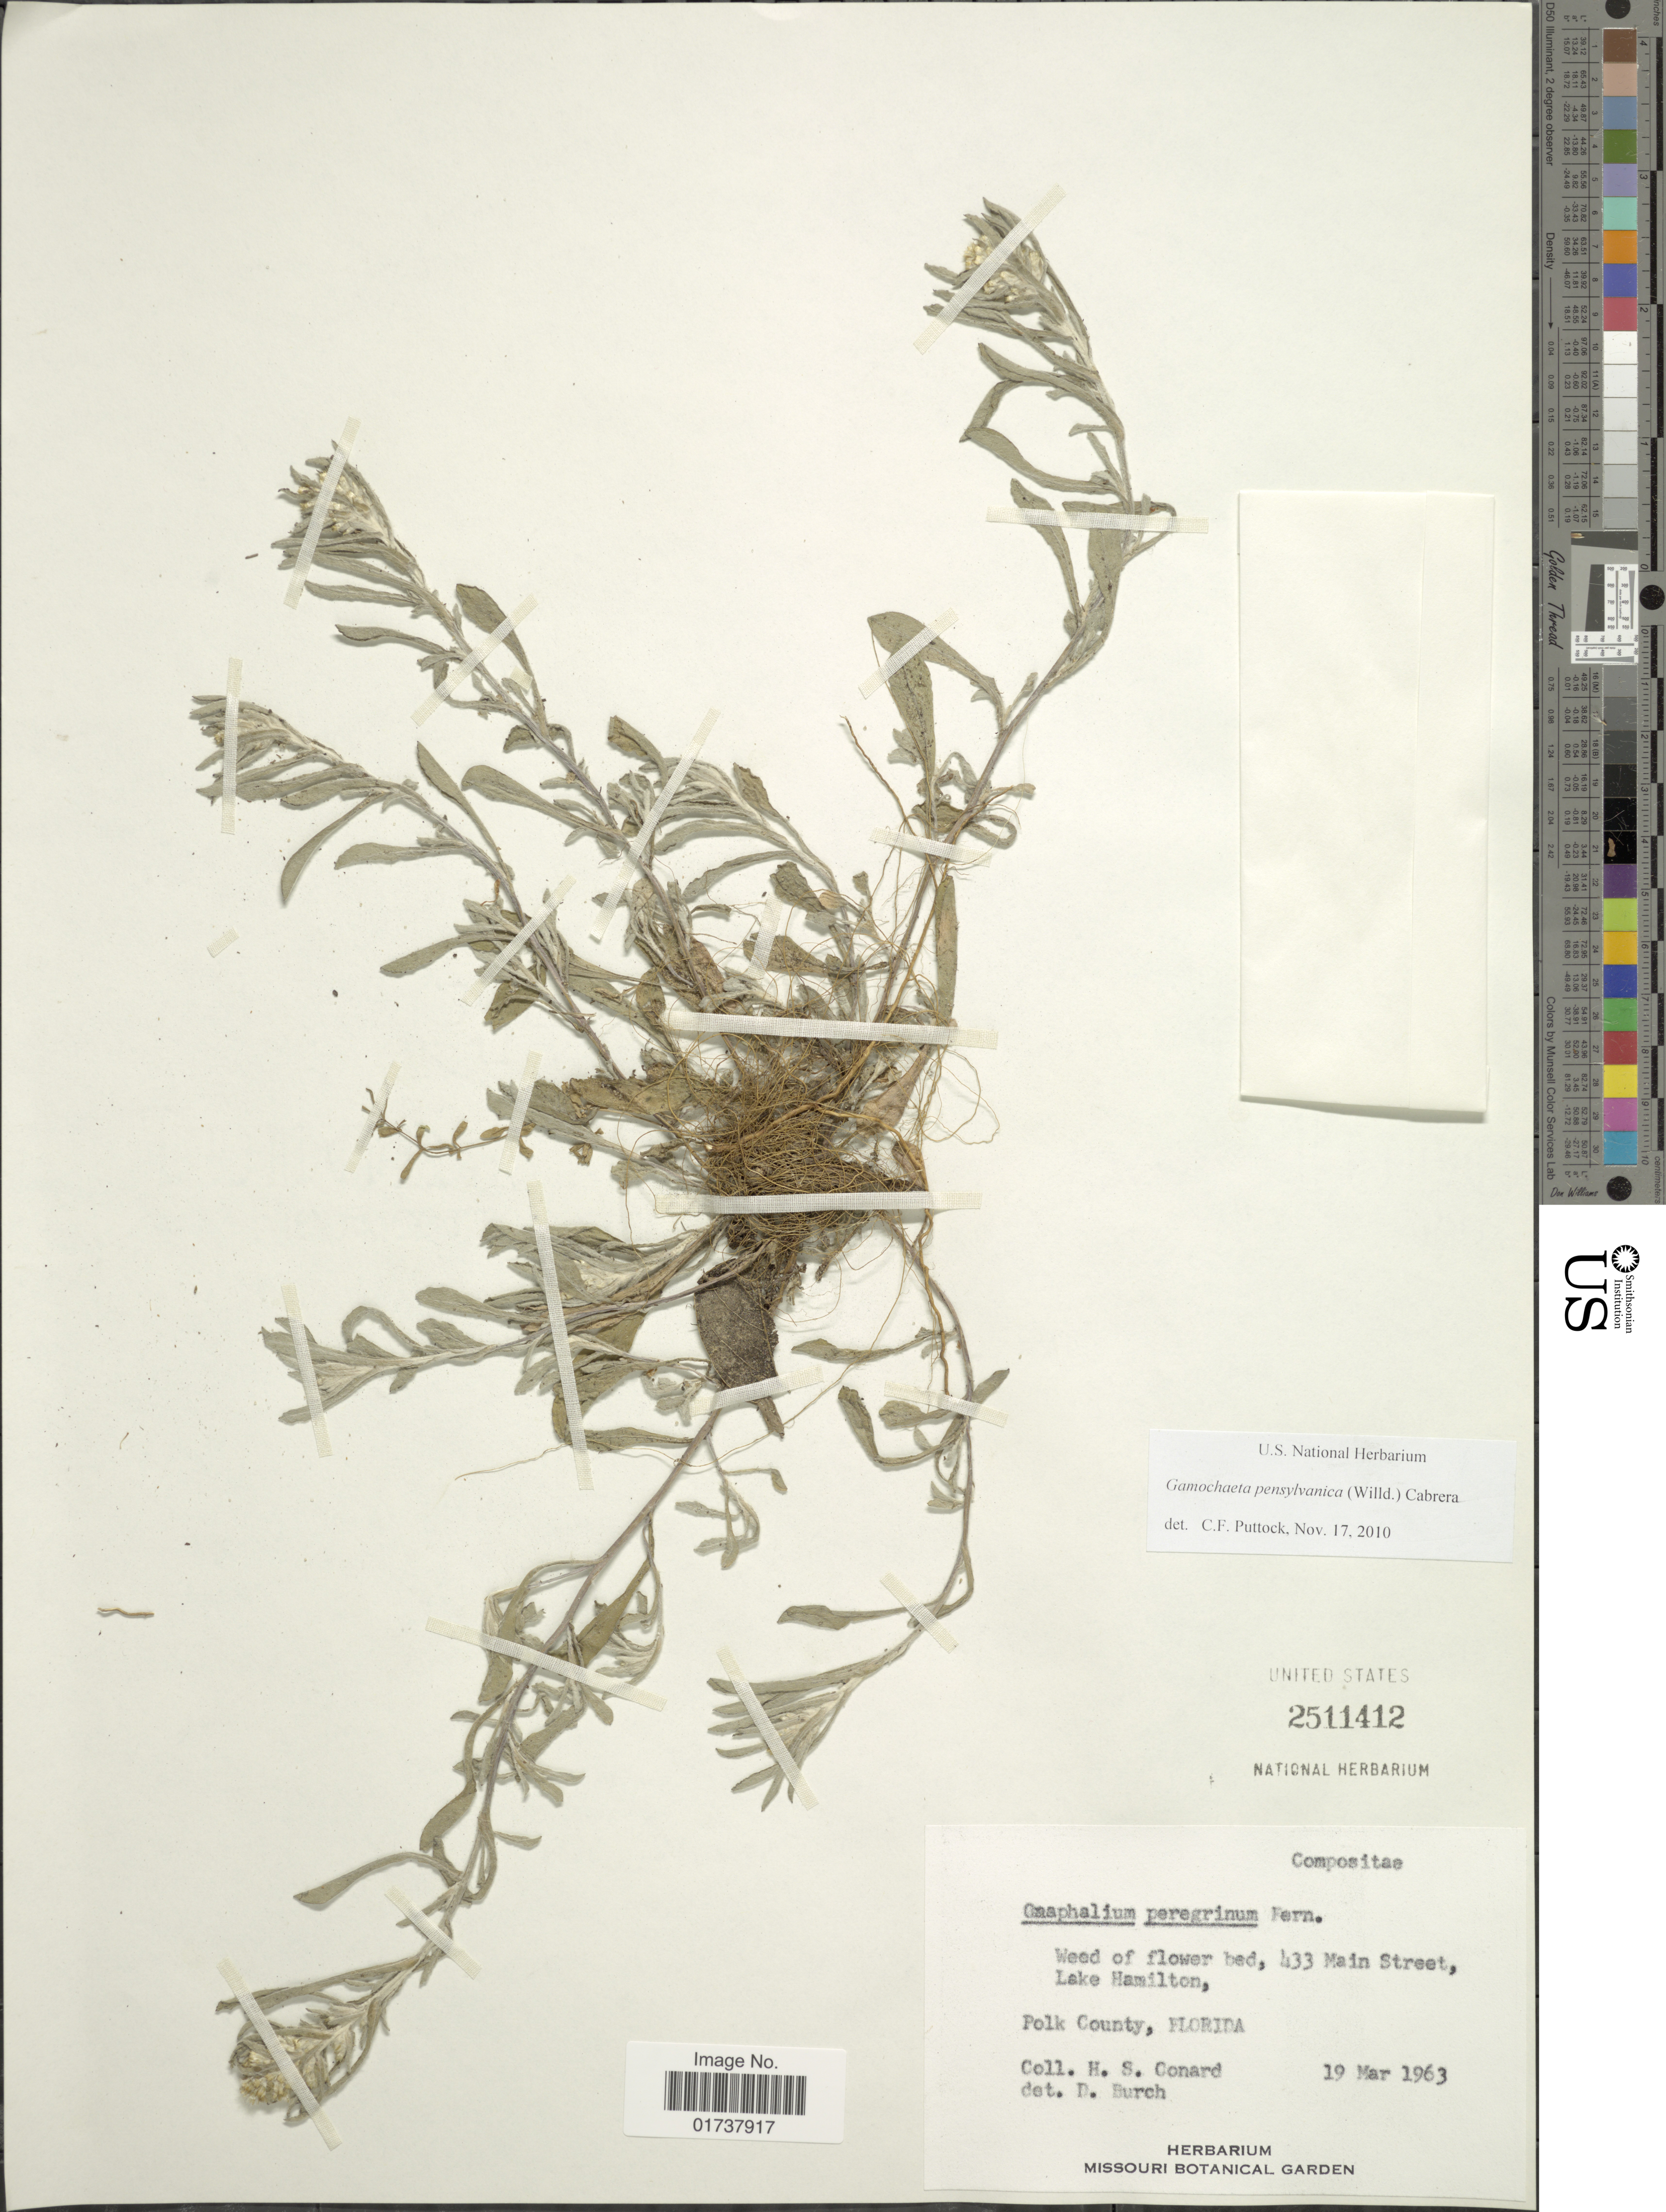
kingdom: Plantae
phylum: Tracheophyta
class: Magnoliopsida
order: Asterales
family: Asteraceae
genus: Gamochaeta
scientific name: Gamochaeta pensylvanica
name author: (Willd.) Cabrera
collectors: H. Conrad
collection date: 1963-03-19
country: United States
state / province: Florida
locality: Polk County, 433 Main Street, Lake Hamilton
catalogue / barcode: US 2511412